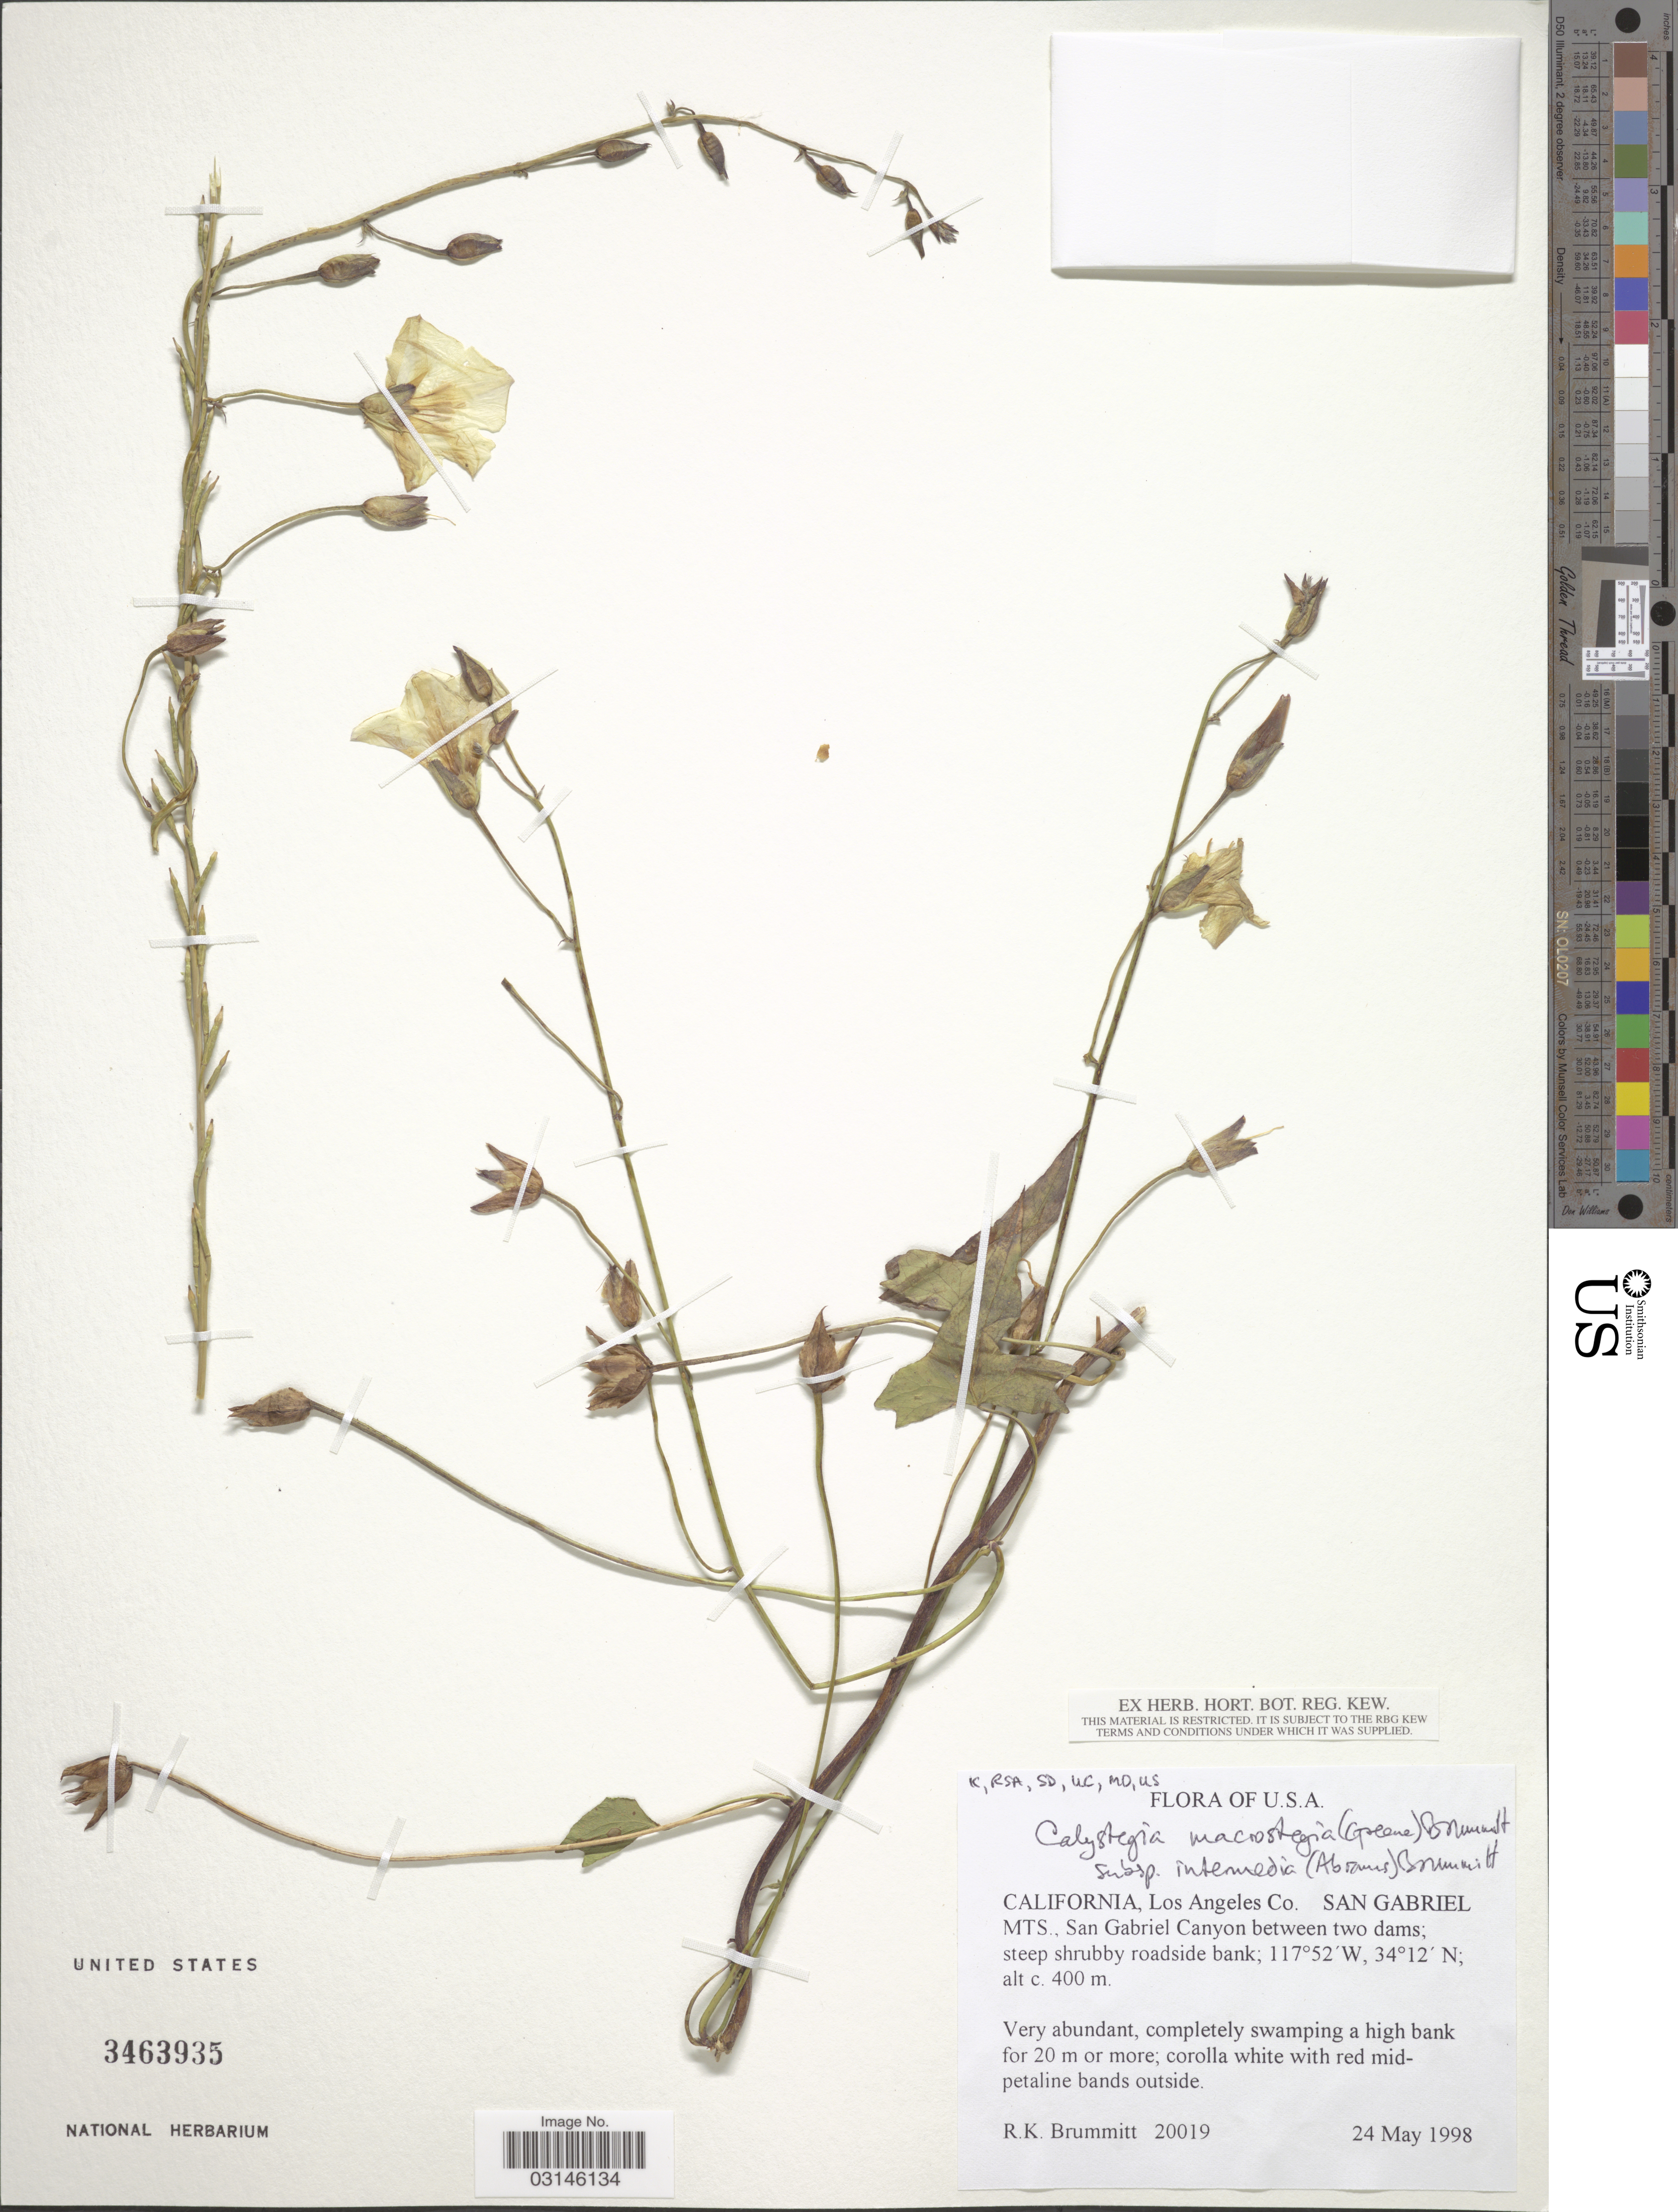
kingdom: Plantae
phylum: Tracheophyta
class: Magnoliopsida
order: Solanales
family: Convolvulaceae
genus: Calystegia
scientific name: Calystegia macrostegia subsp. intermedia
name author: (Abrams) Brummitt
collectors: R. K. Brummitt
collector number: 20019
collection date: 1998-05-24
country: United States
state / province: California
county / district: Los Angeles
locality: Los Angeles Co. San Gabriel Mts., San Gabriel Canyon between two dams.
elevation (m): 400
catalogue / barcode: US 3463935